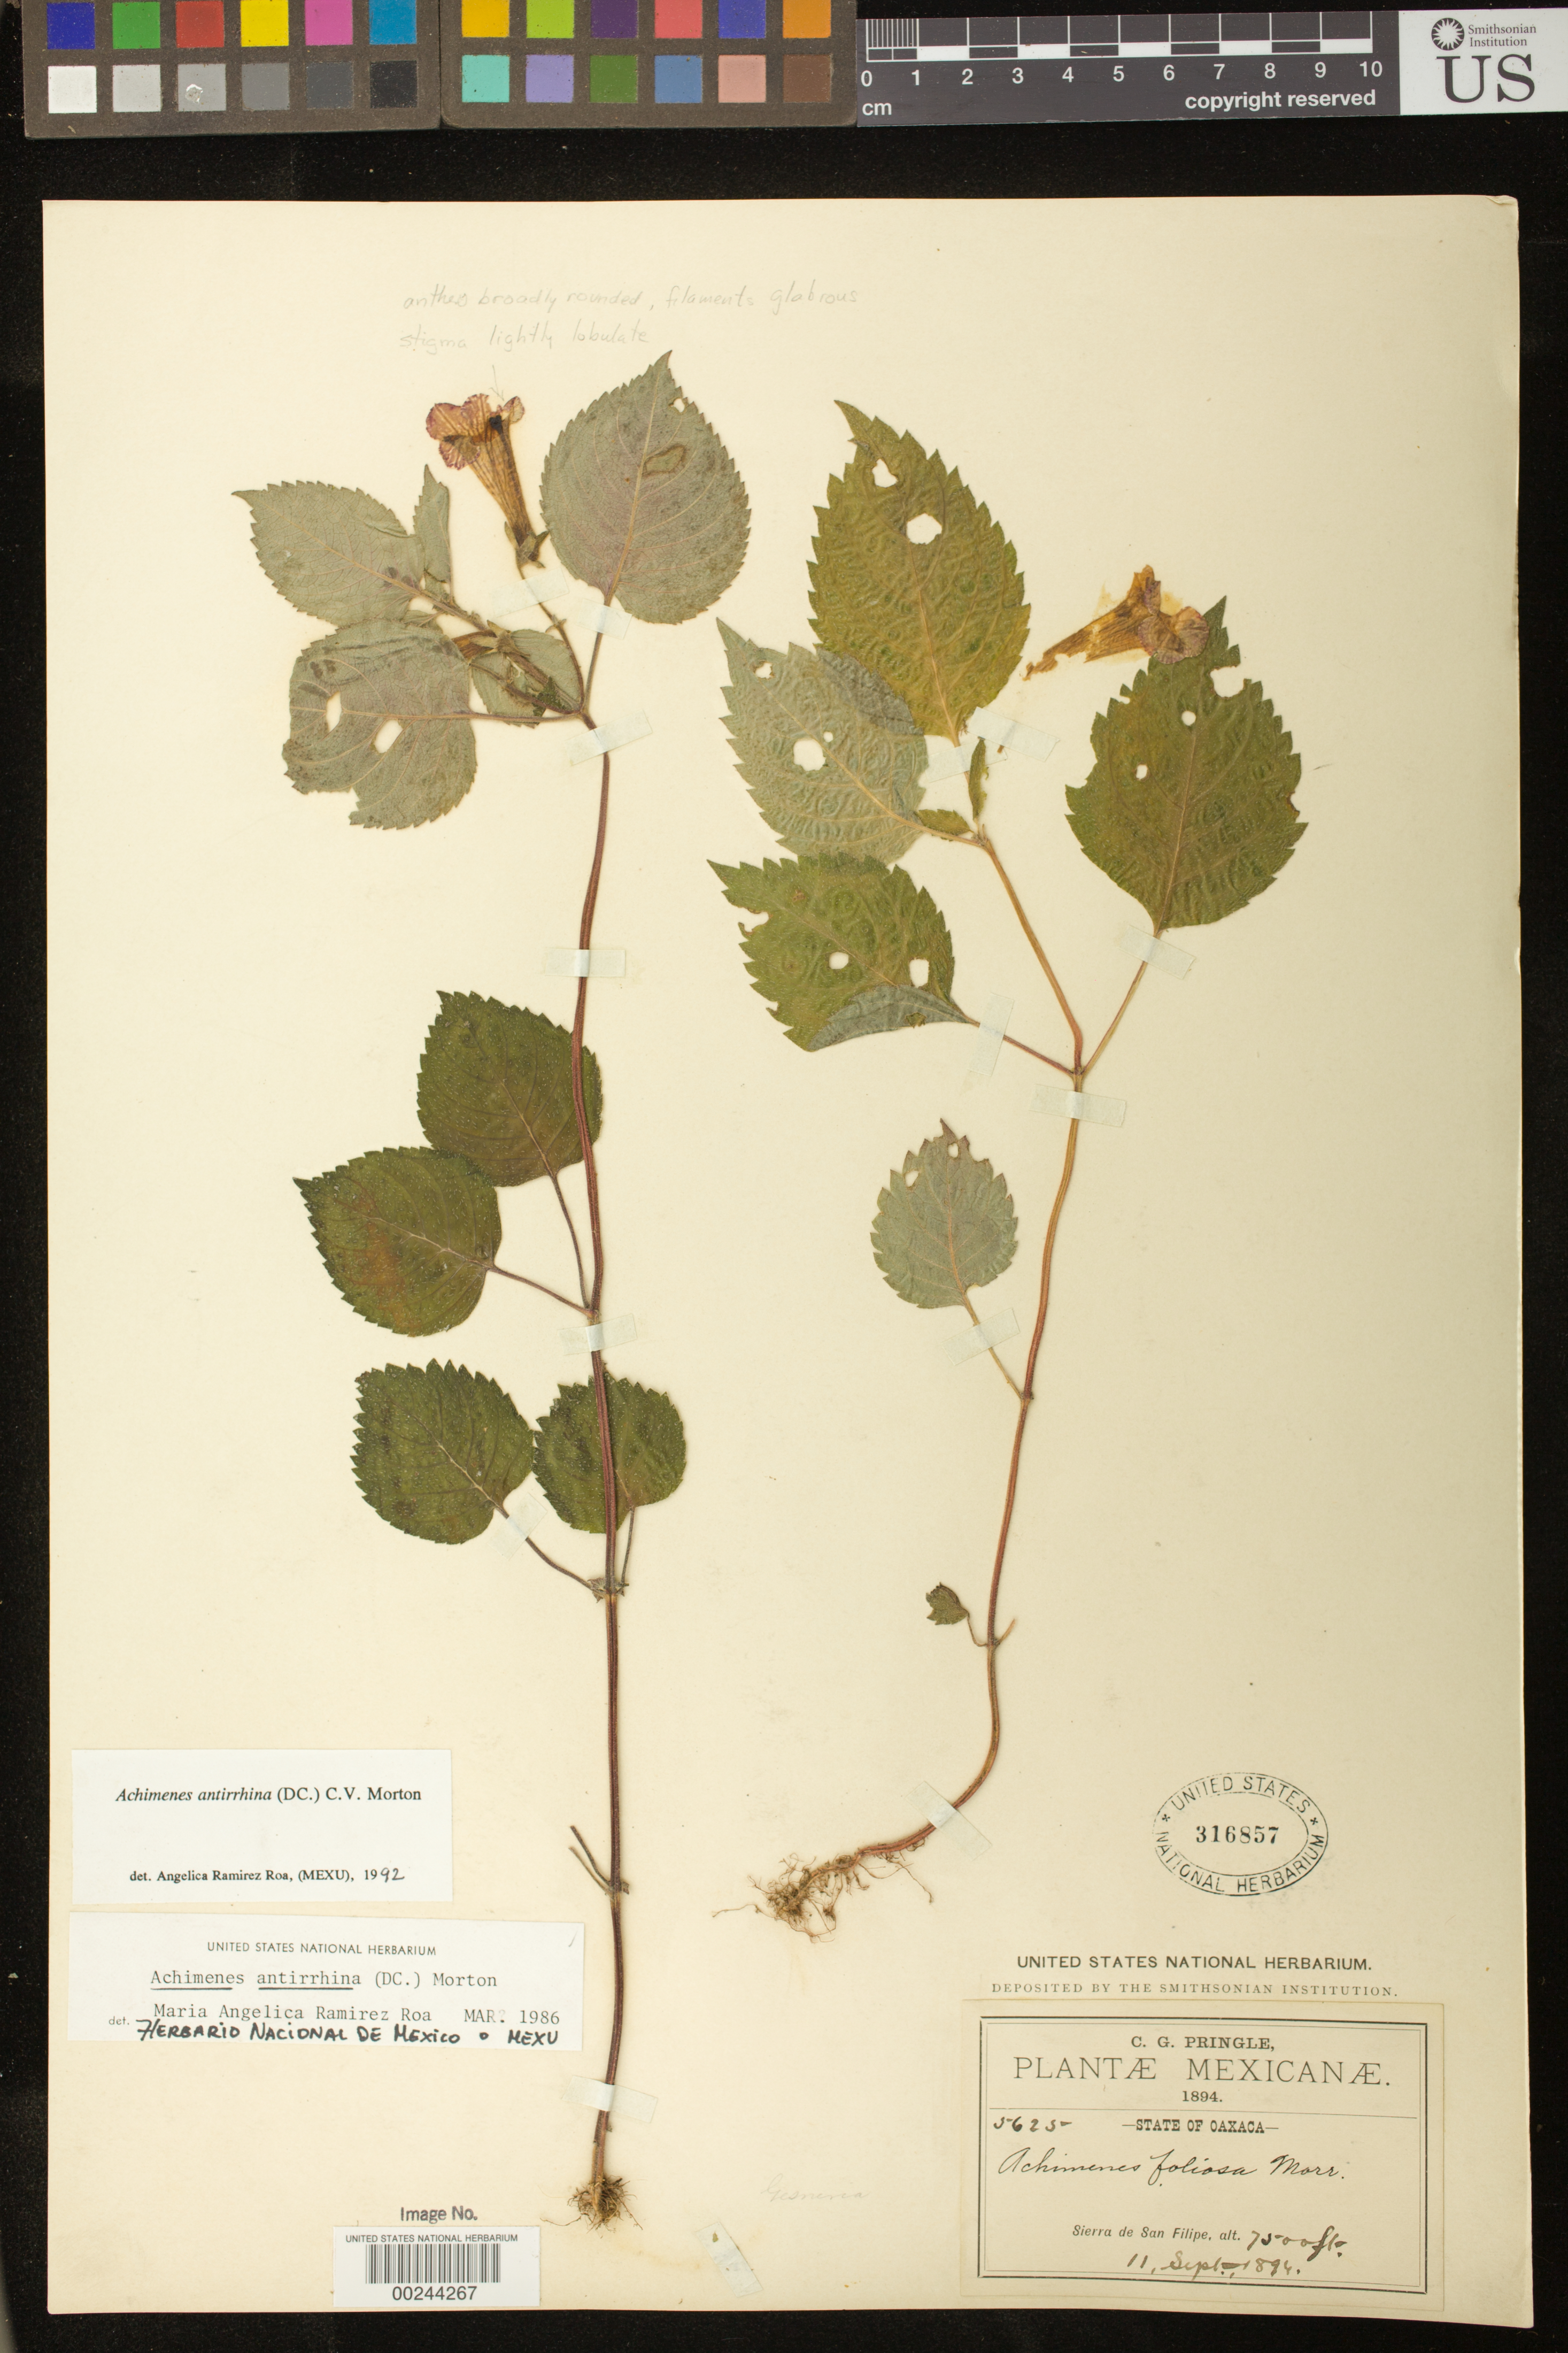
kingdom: Plantae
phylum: Tracheophyta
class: Magnoliopsida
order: Lamiales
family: Gesneriaceae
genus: Achimenes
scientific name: Achimenes antirrhina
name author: (DC.) C.V. Morton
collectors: C. G. Pringle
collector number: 5625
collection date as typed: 11 Sep 1894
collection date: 1894-09-11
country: Mexico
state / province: Oaxaca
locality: Sierra de San Filipe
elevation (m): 2286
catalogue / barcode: US 316857